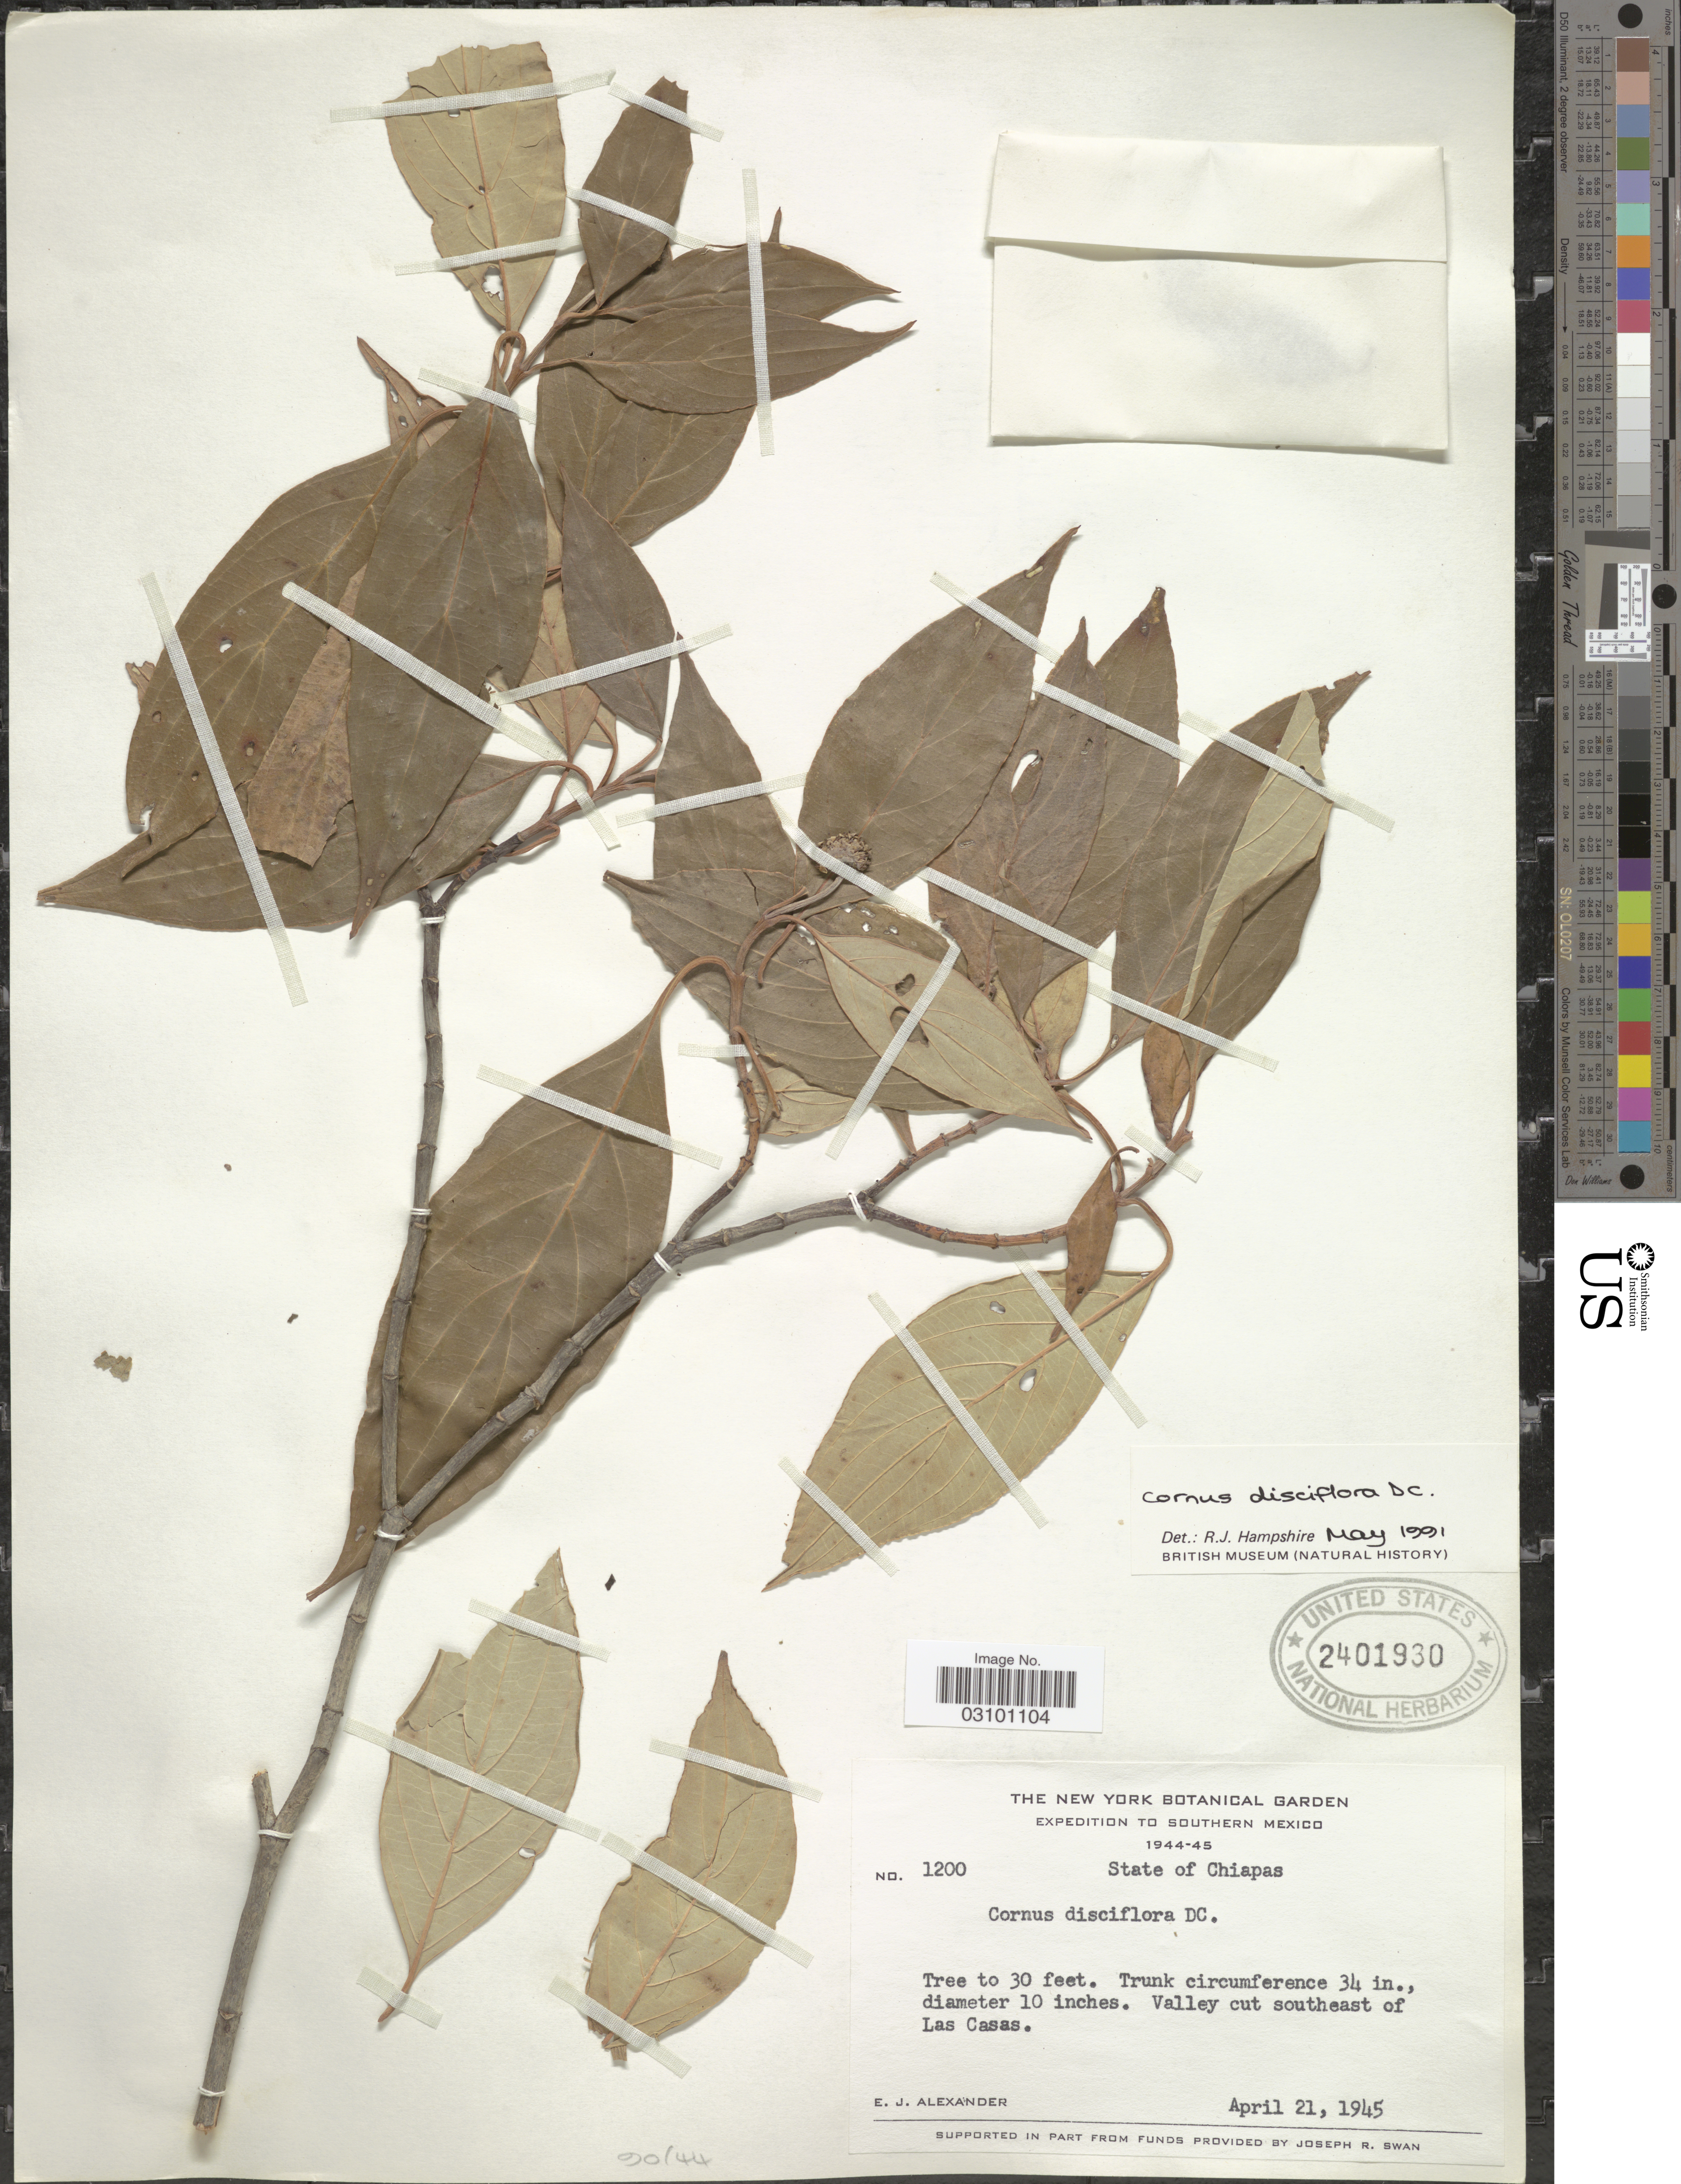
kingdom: Plantae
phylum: Tracheophyta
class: Magnoliopsida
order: Cornales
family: Cornaceae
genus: Cornus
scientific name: Cornus disciflora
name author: Moc. & Sessé ex DC.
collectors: E. J. Alexander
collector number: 1200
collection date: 1945-04-21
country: Mexico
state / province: Chiapas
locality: Southern Mexico. Valley cut southeast of Las Casas.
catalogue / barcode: US 2401930